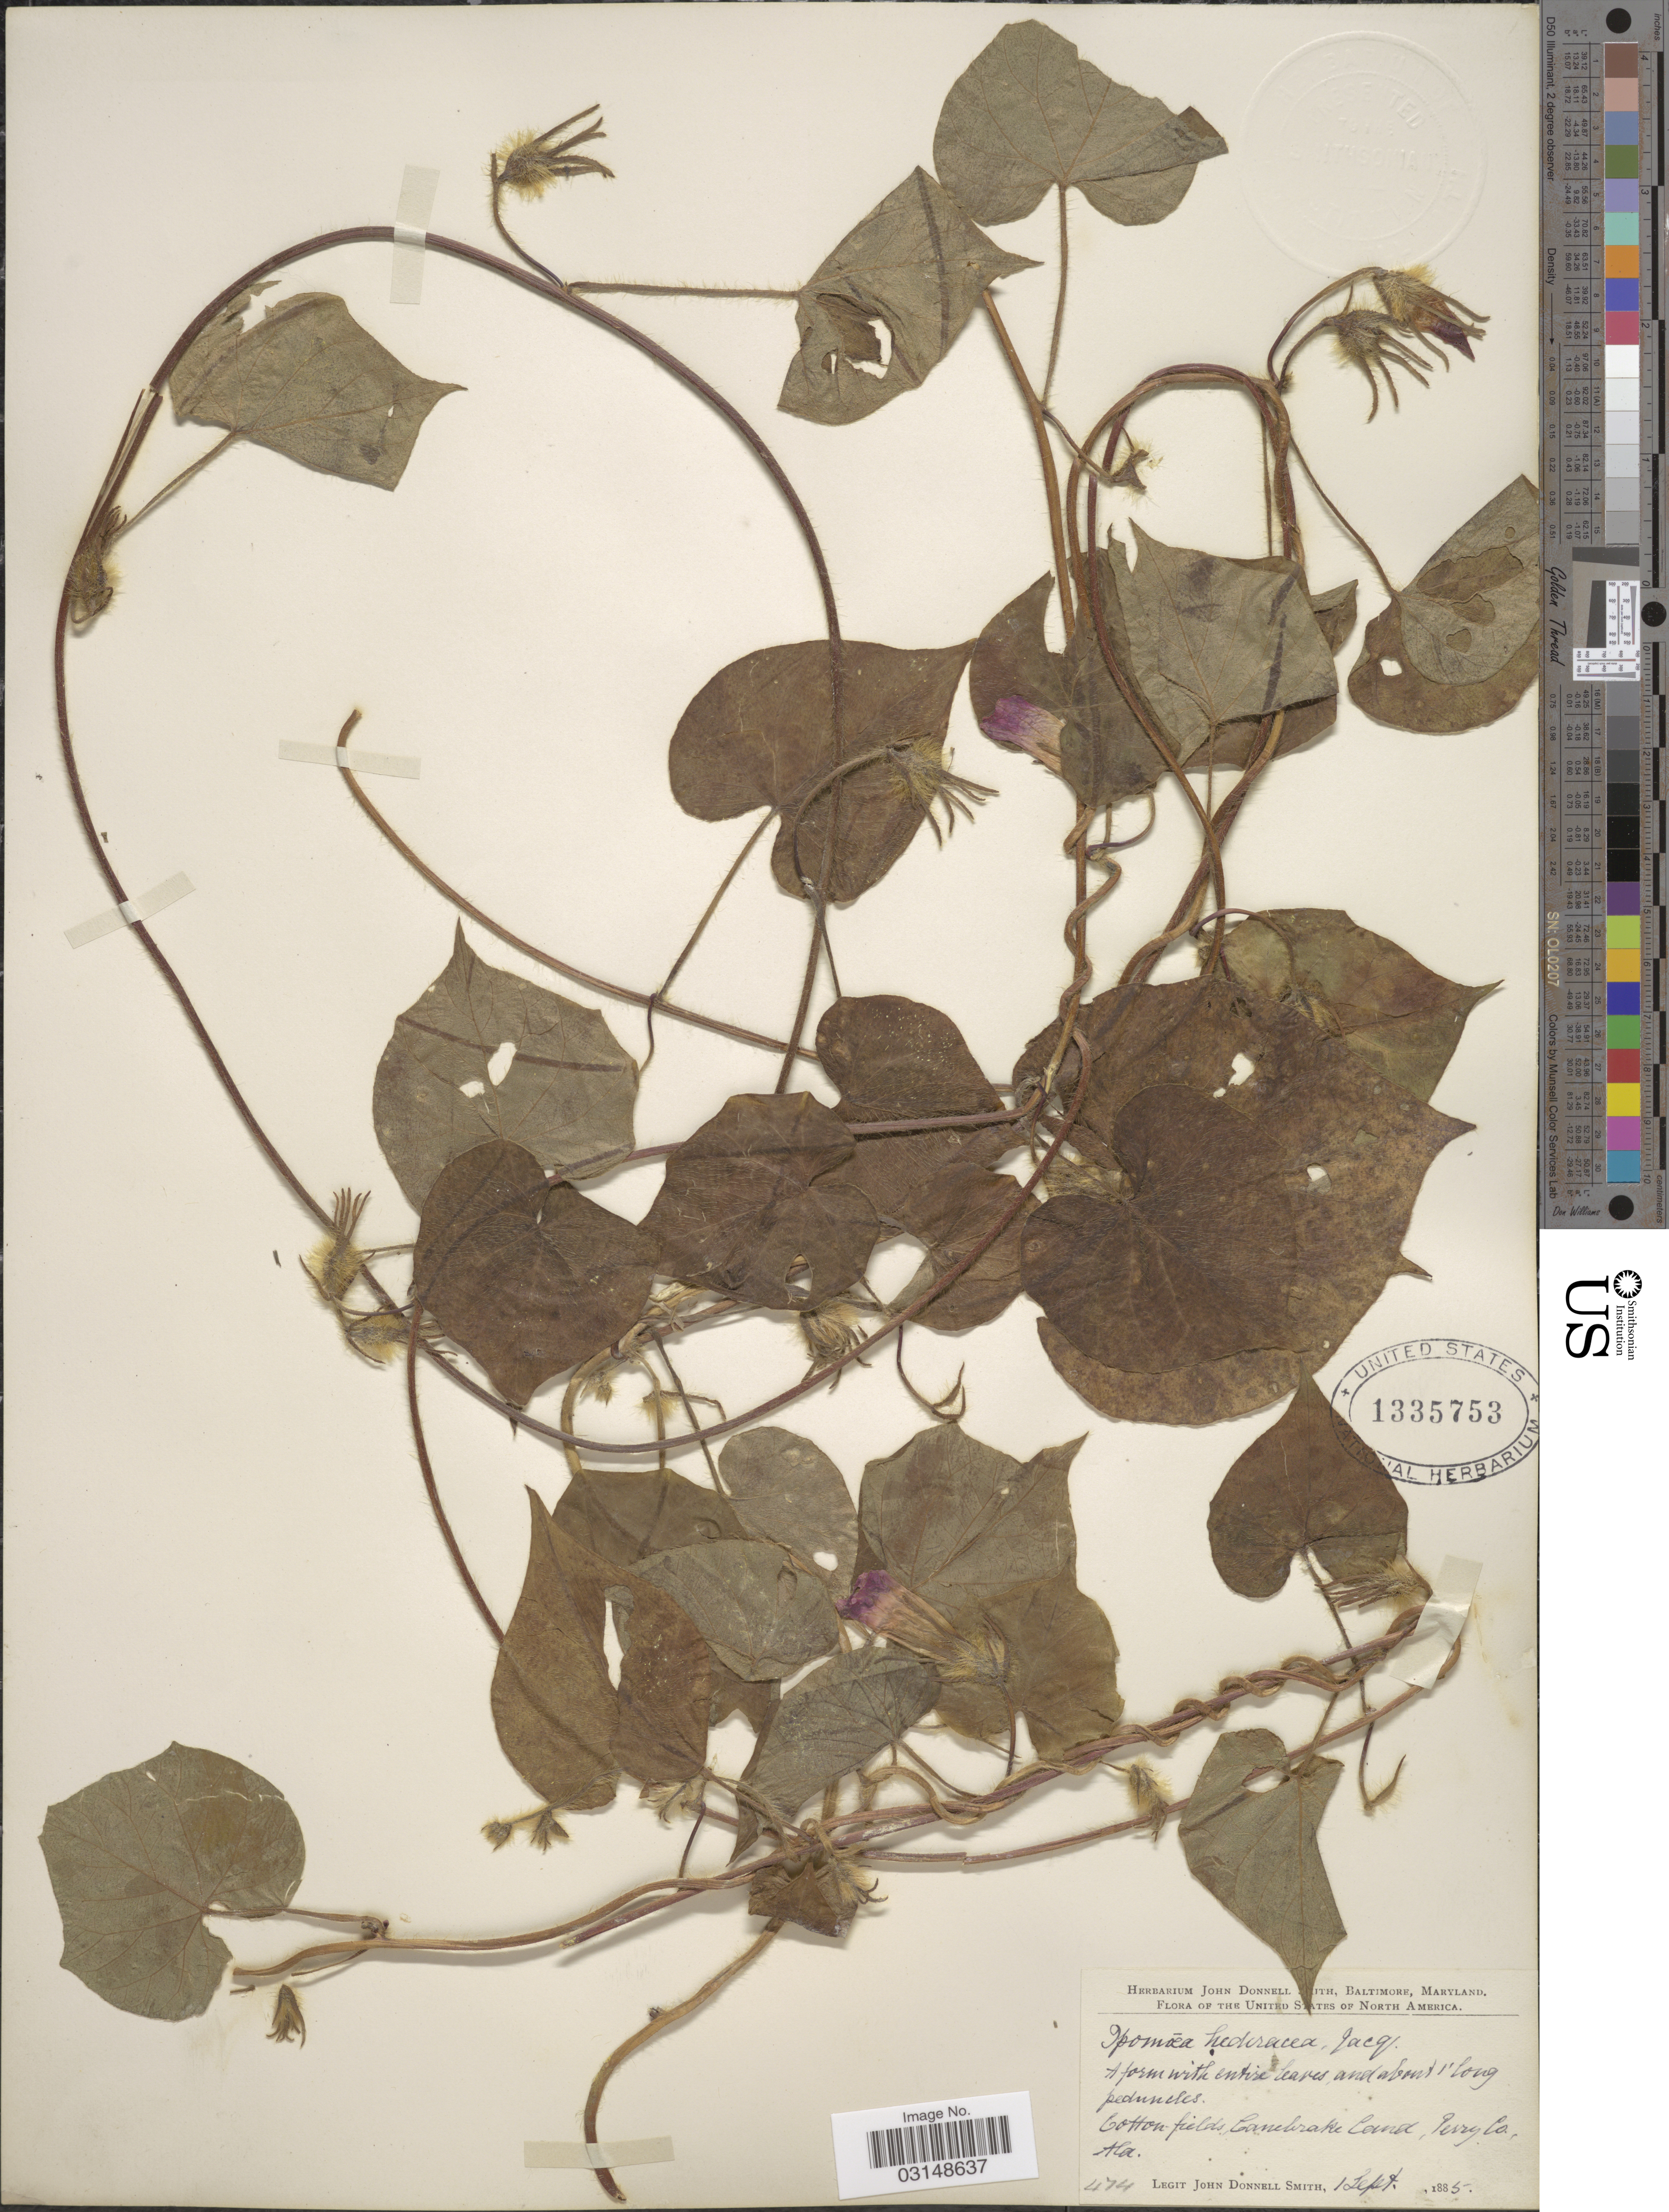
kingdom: Plantae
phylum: Tracheophyta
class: Magnoliopsida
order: Solanales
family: Convolvulaceae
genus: Ipomoea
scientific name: Ipomoea hederacea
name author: Jacq.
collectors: J. Donnell Smith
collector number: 474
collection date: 1885-09-01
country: United States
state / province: Alabama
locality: Cotton-fields, Canebrake land, Perry Co.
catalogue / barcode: US 1335753